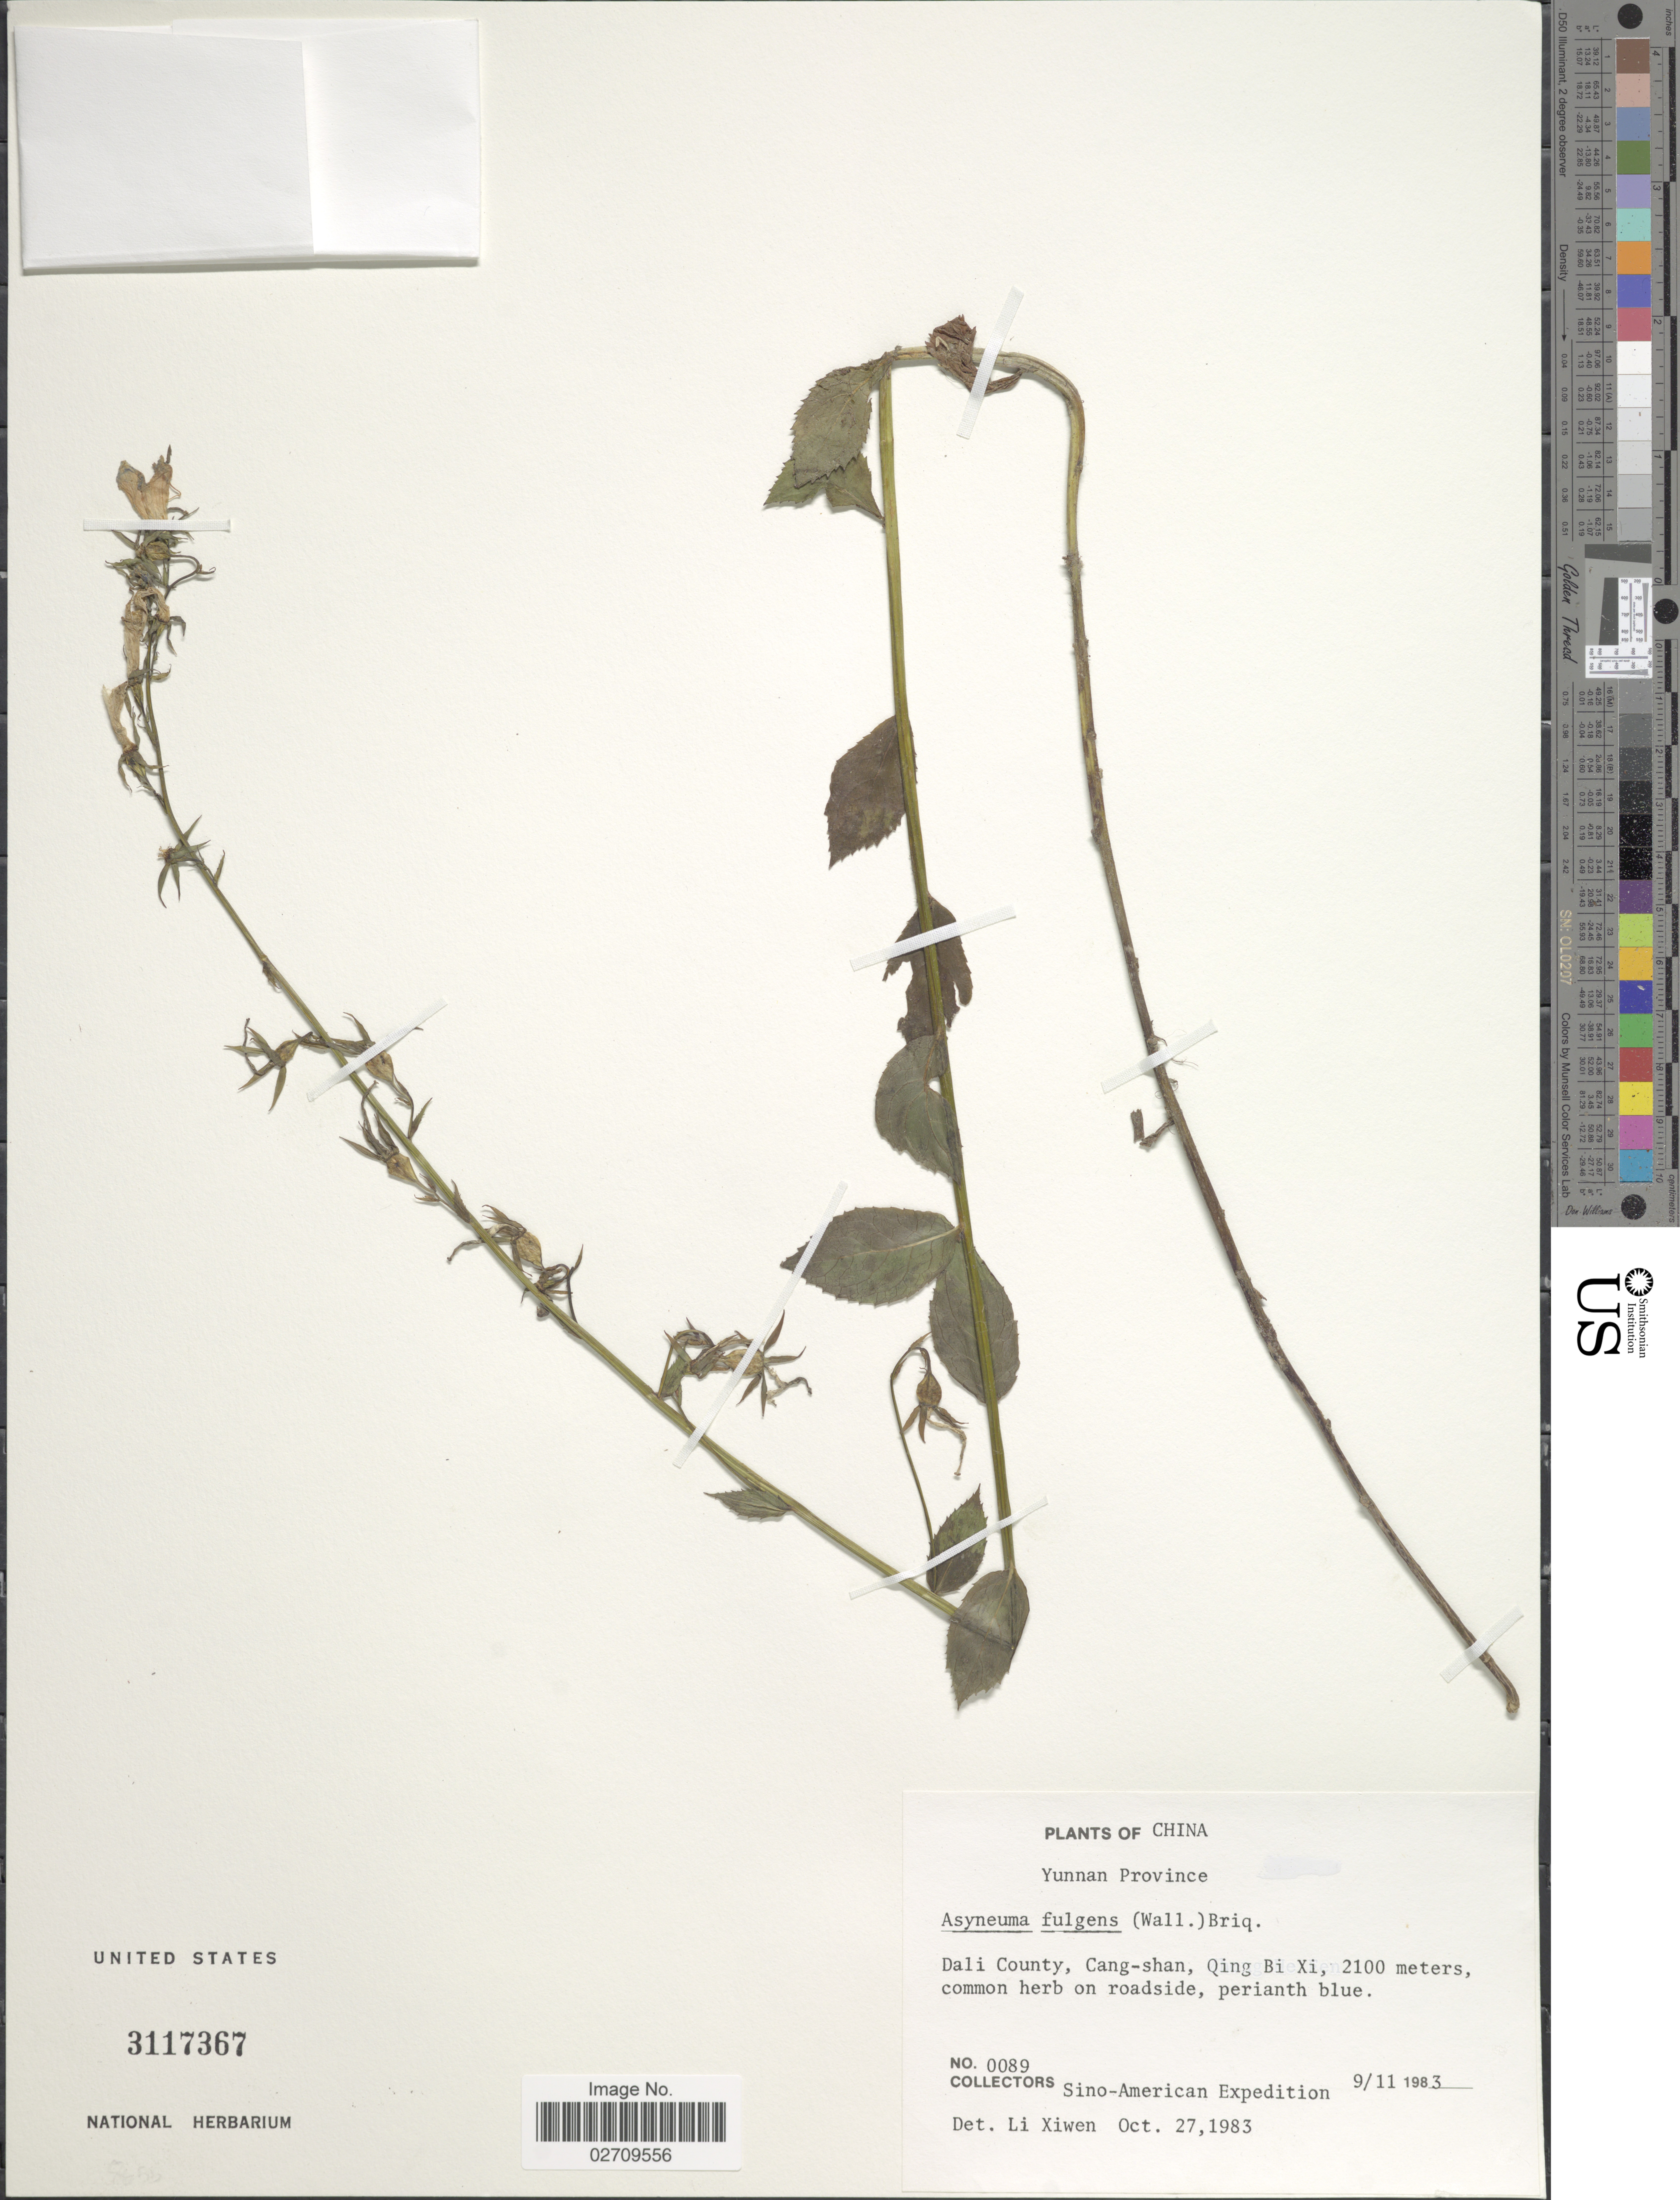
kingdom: Plantae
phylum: Tracheophyta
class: Magnoliopsida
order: Asterales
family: Campanulaceae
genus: Asyneuma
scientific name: Asyneuma fulgens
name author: (Wall.) Briq.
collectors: Sino-American Expedition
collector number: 0089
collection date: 1983-09-11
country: China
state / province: Yunnan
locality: Dali County, Cang-shan, Qing Bi Xi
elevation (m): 2100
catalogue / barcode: US 3117367